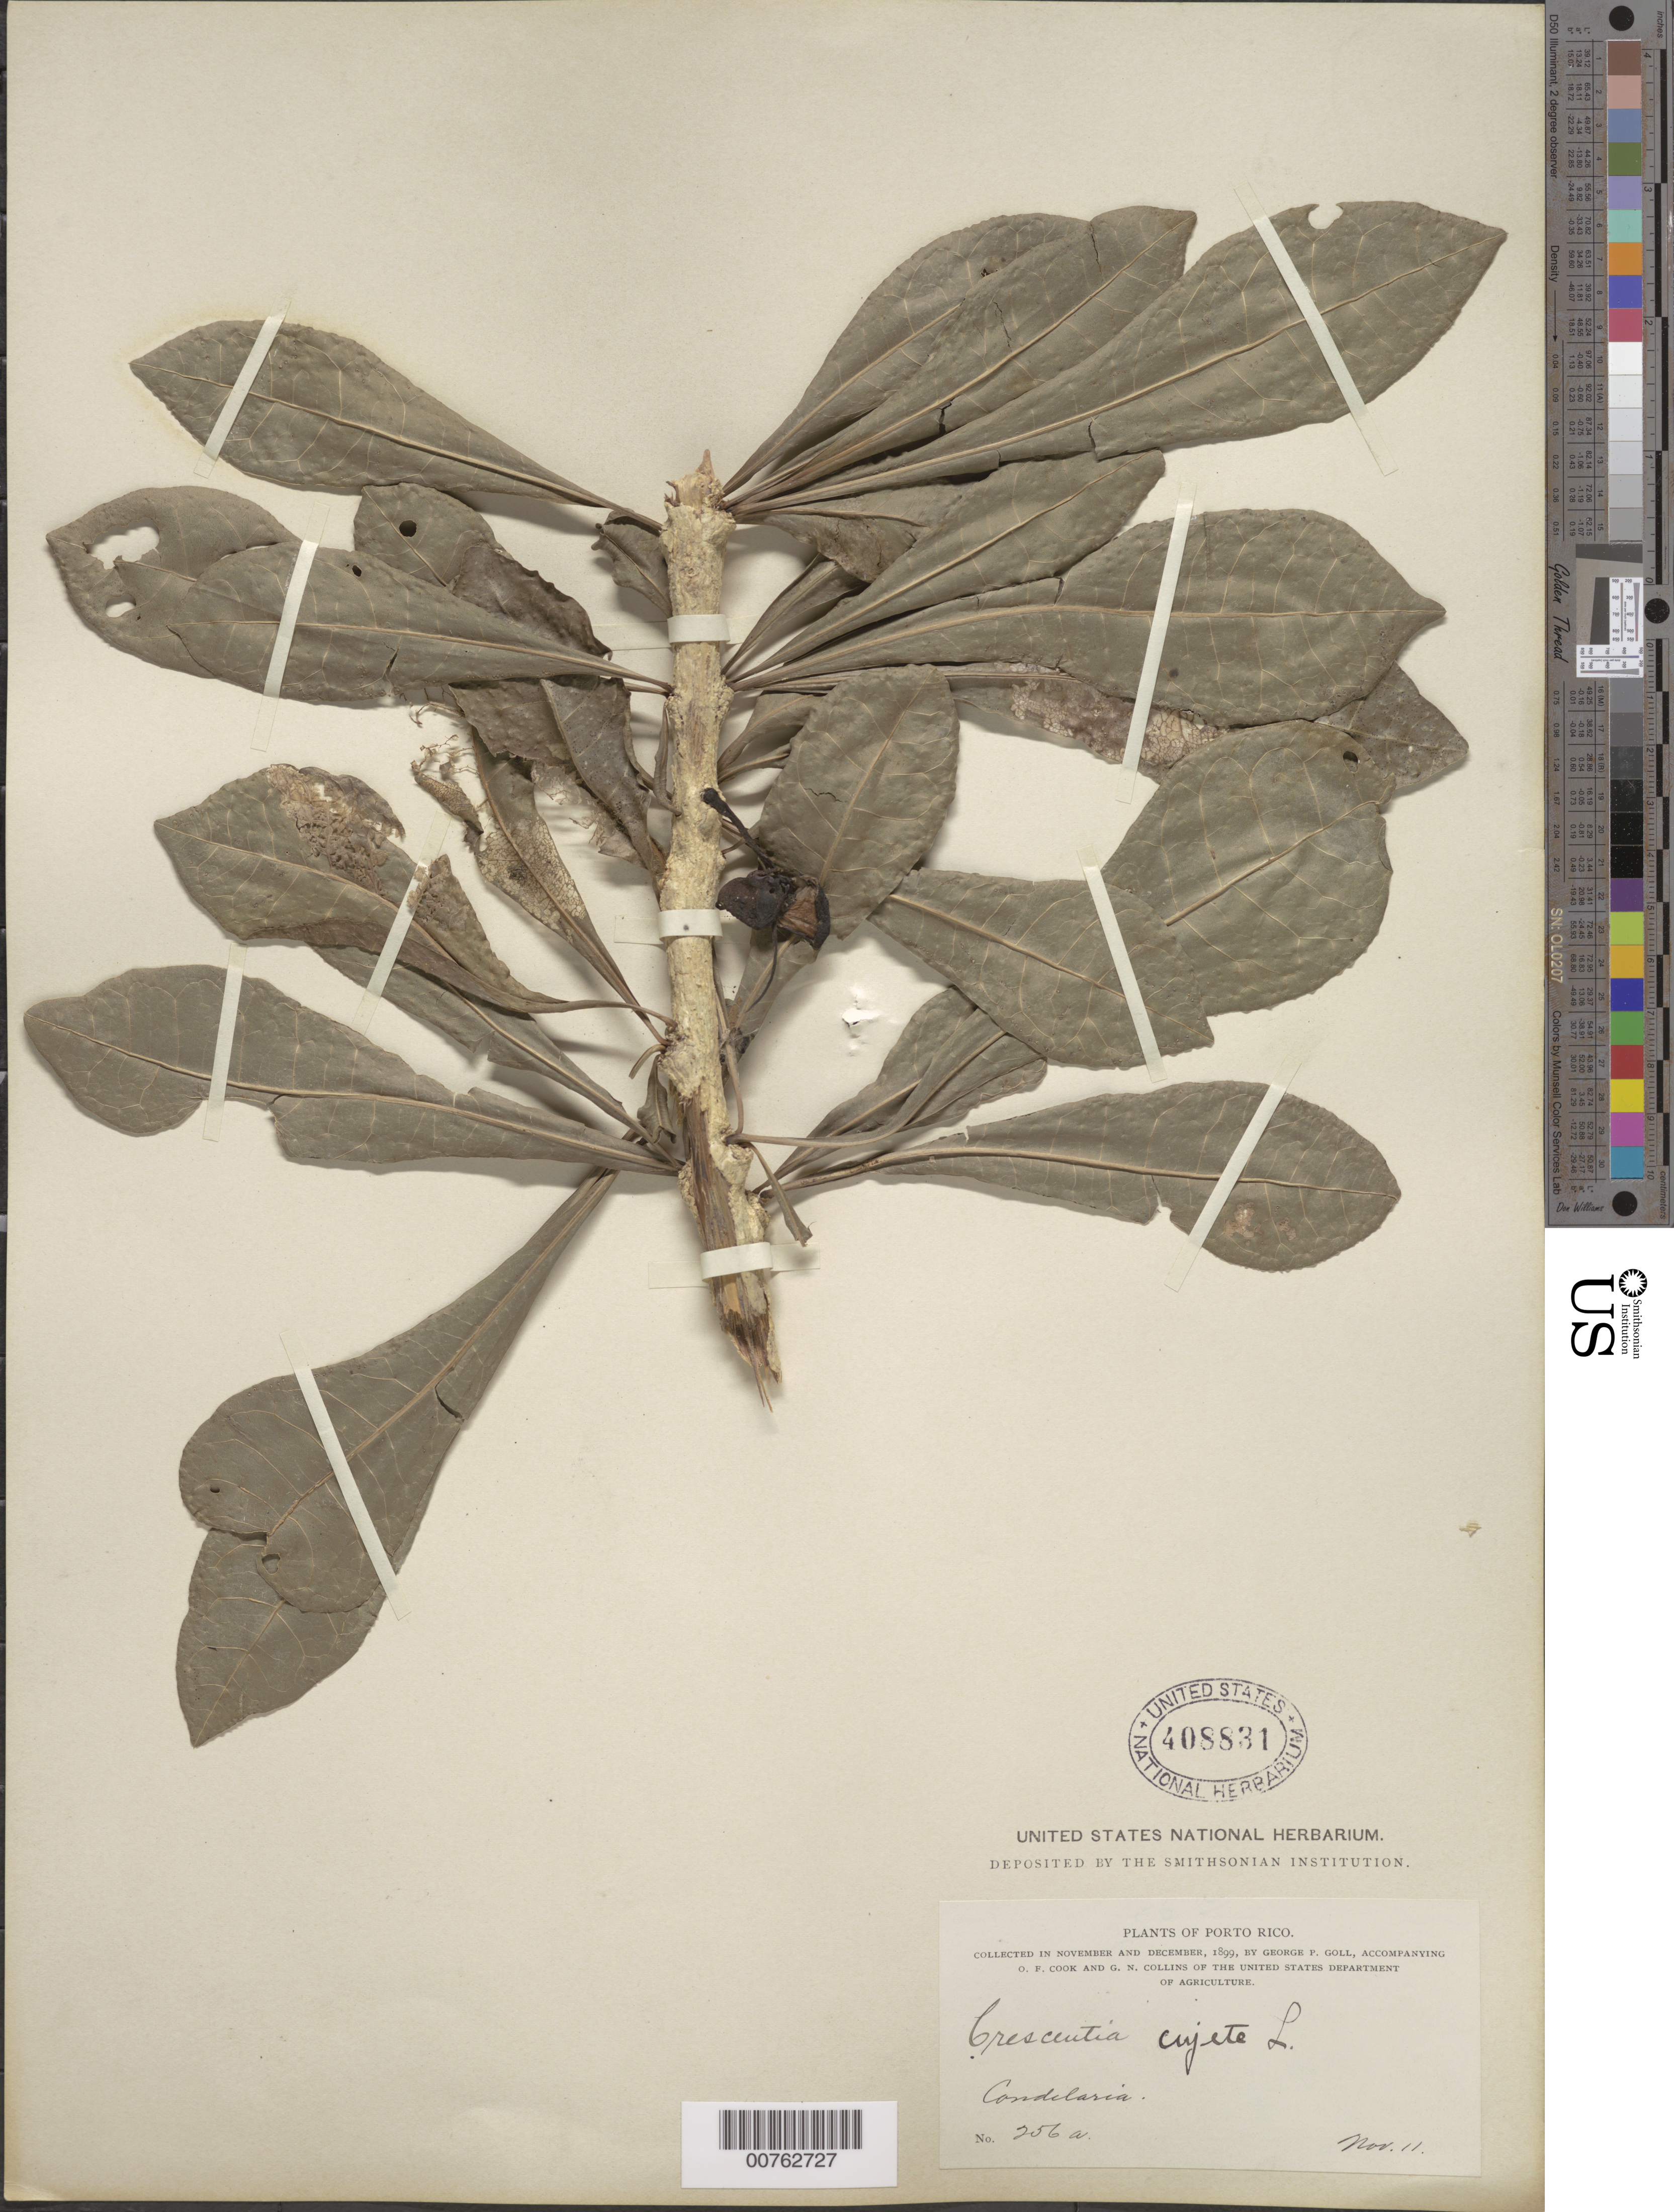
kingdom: Plantae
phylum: Tracheophyta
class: Magnoliopsida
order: Lamiales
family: Bignoniaceae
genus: Crescentia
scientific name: Crescentia cujete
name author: L.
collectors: G. Goll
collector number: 256a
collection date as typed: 11 Nov 1899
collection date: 1899-11-11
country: Puerto Rico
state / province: Toa Baja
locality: Candelaria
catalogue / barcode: US 408831